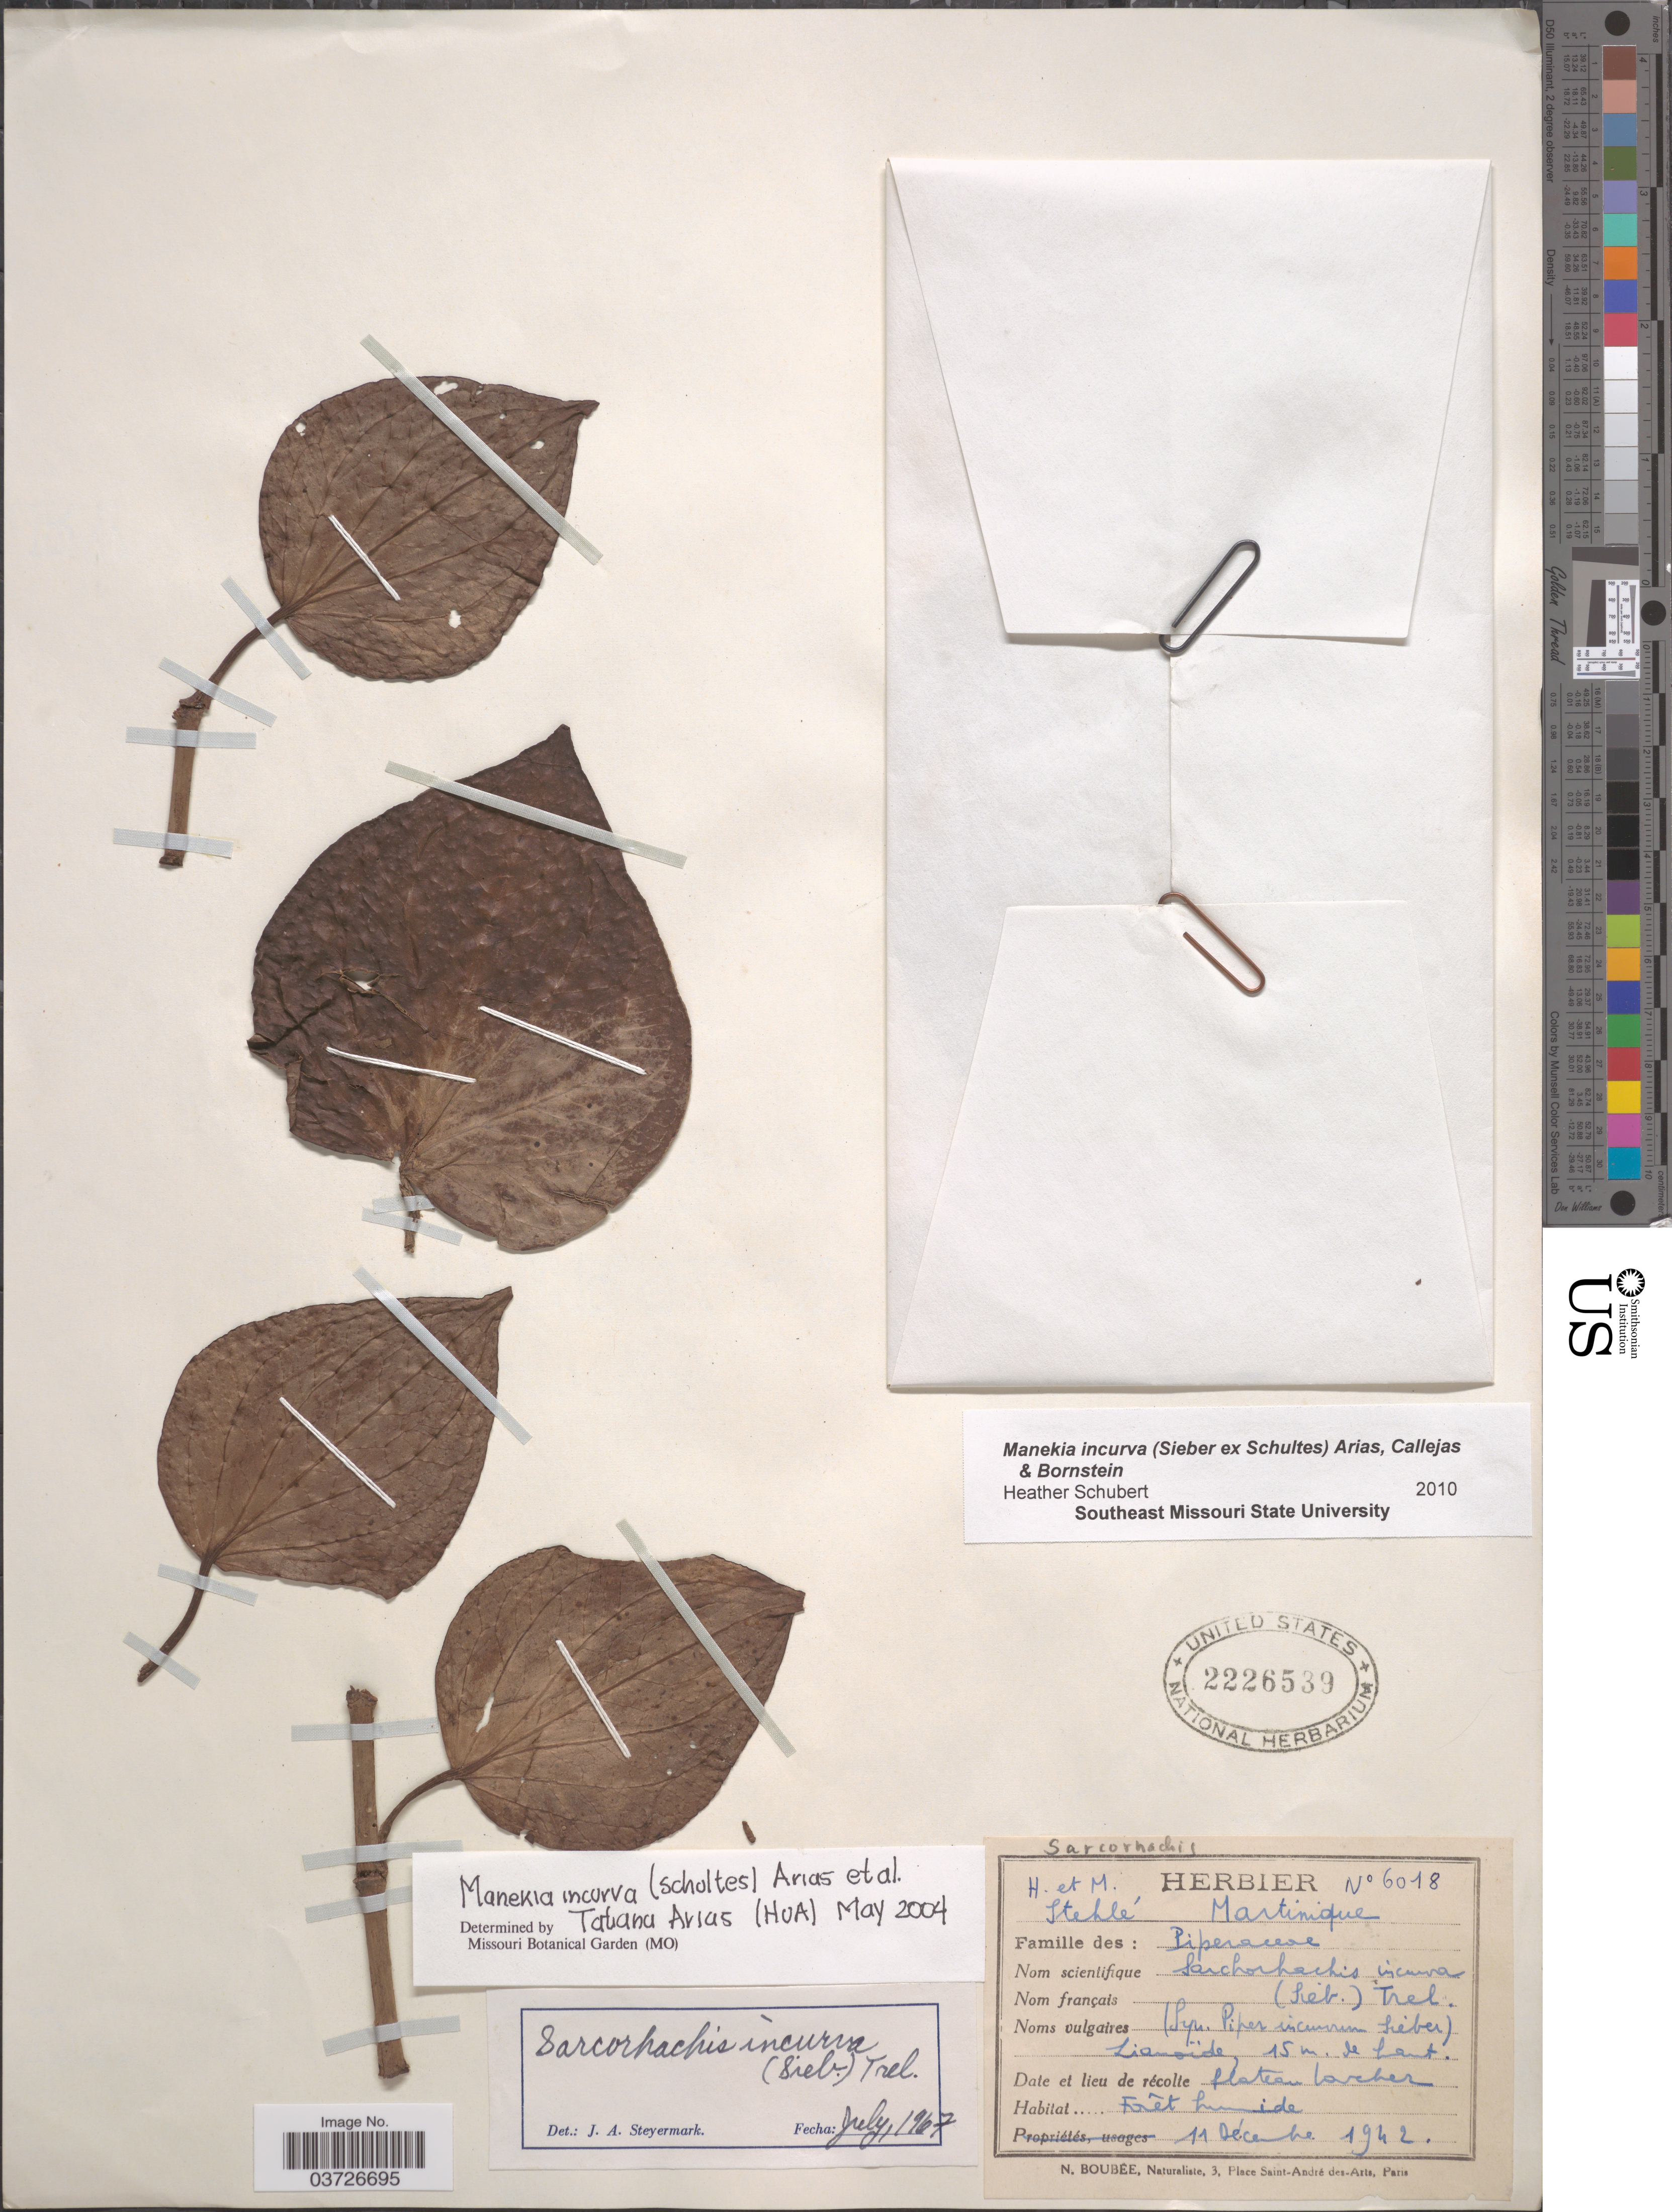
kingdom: Plantae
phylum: Tracheophyta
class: Magnoliopsida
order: Piperales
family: Piperaceae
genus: Manekia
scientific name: Manekia incurva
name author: (Sieber ex Schult.) T. Arias et al.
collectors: H. Stehlé & M. Stehlé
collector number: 6018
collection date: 1942-12-11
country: Martinique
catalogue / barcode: US 2226539